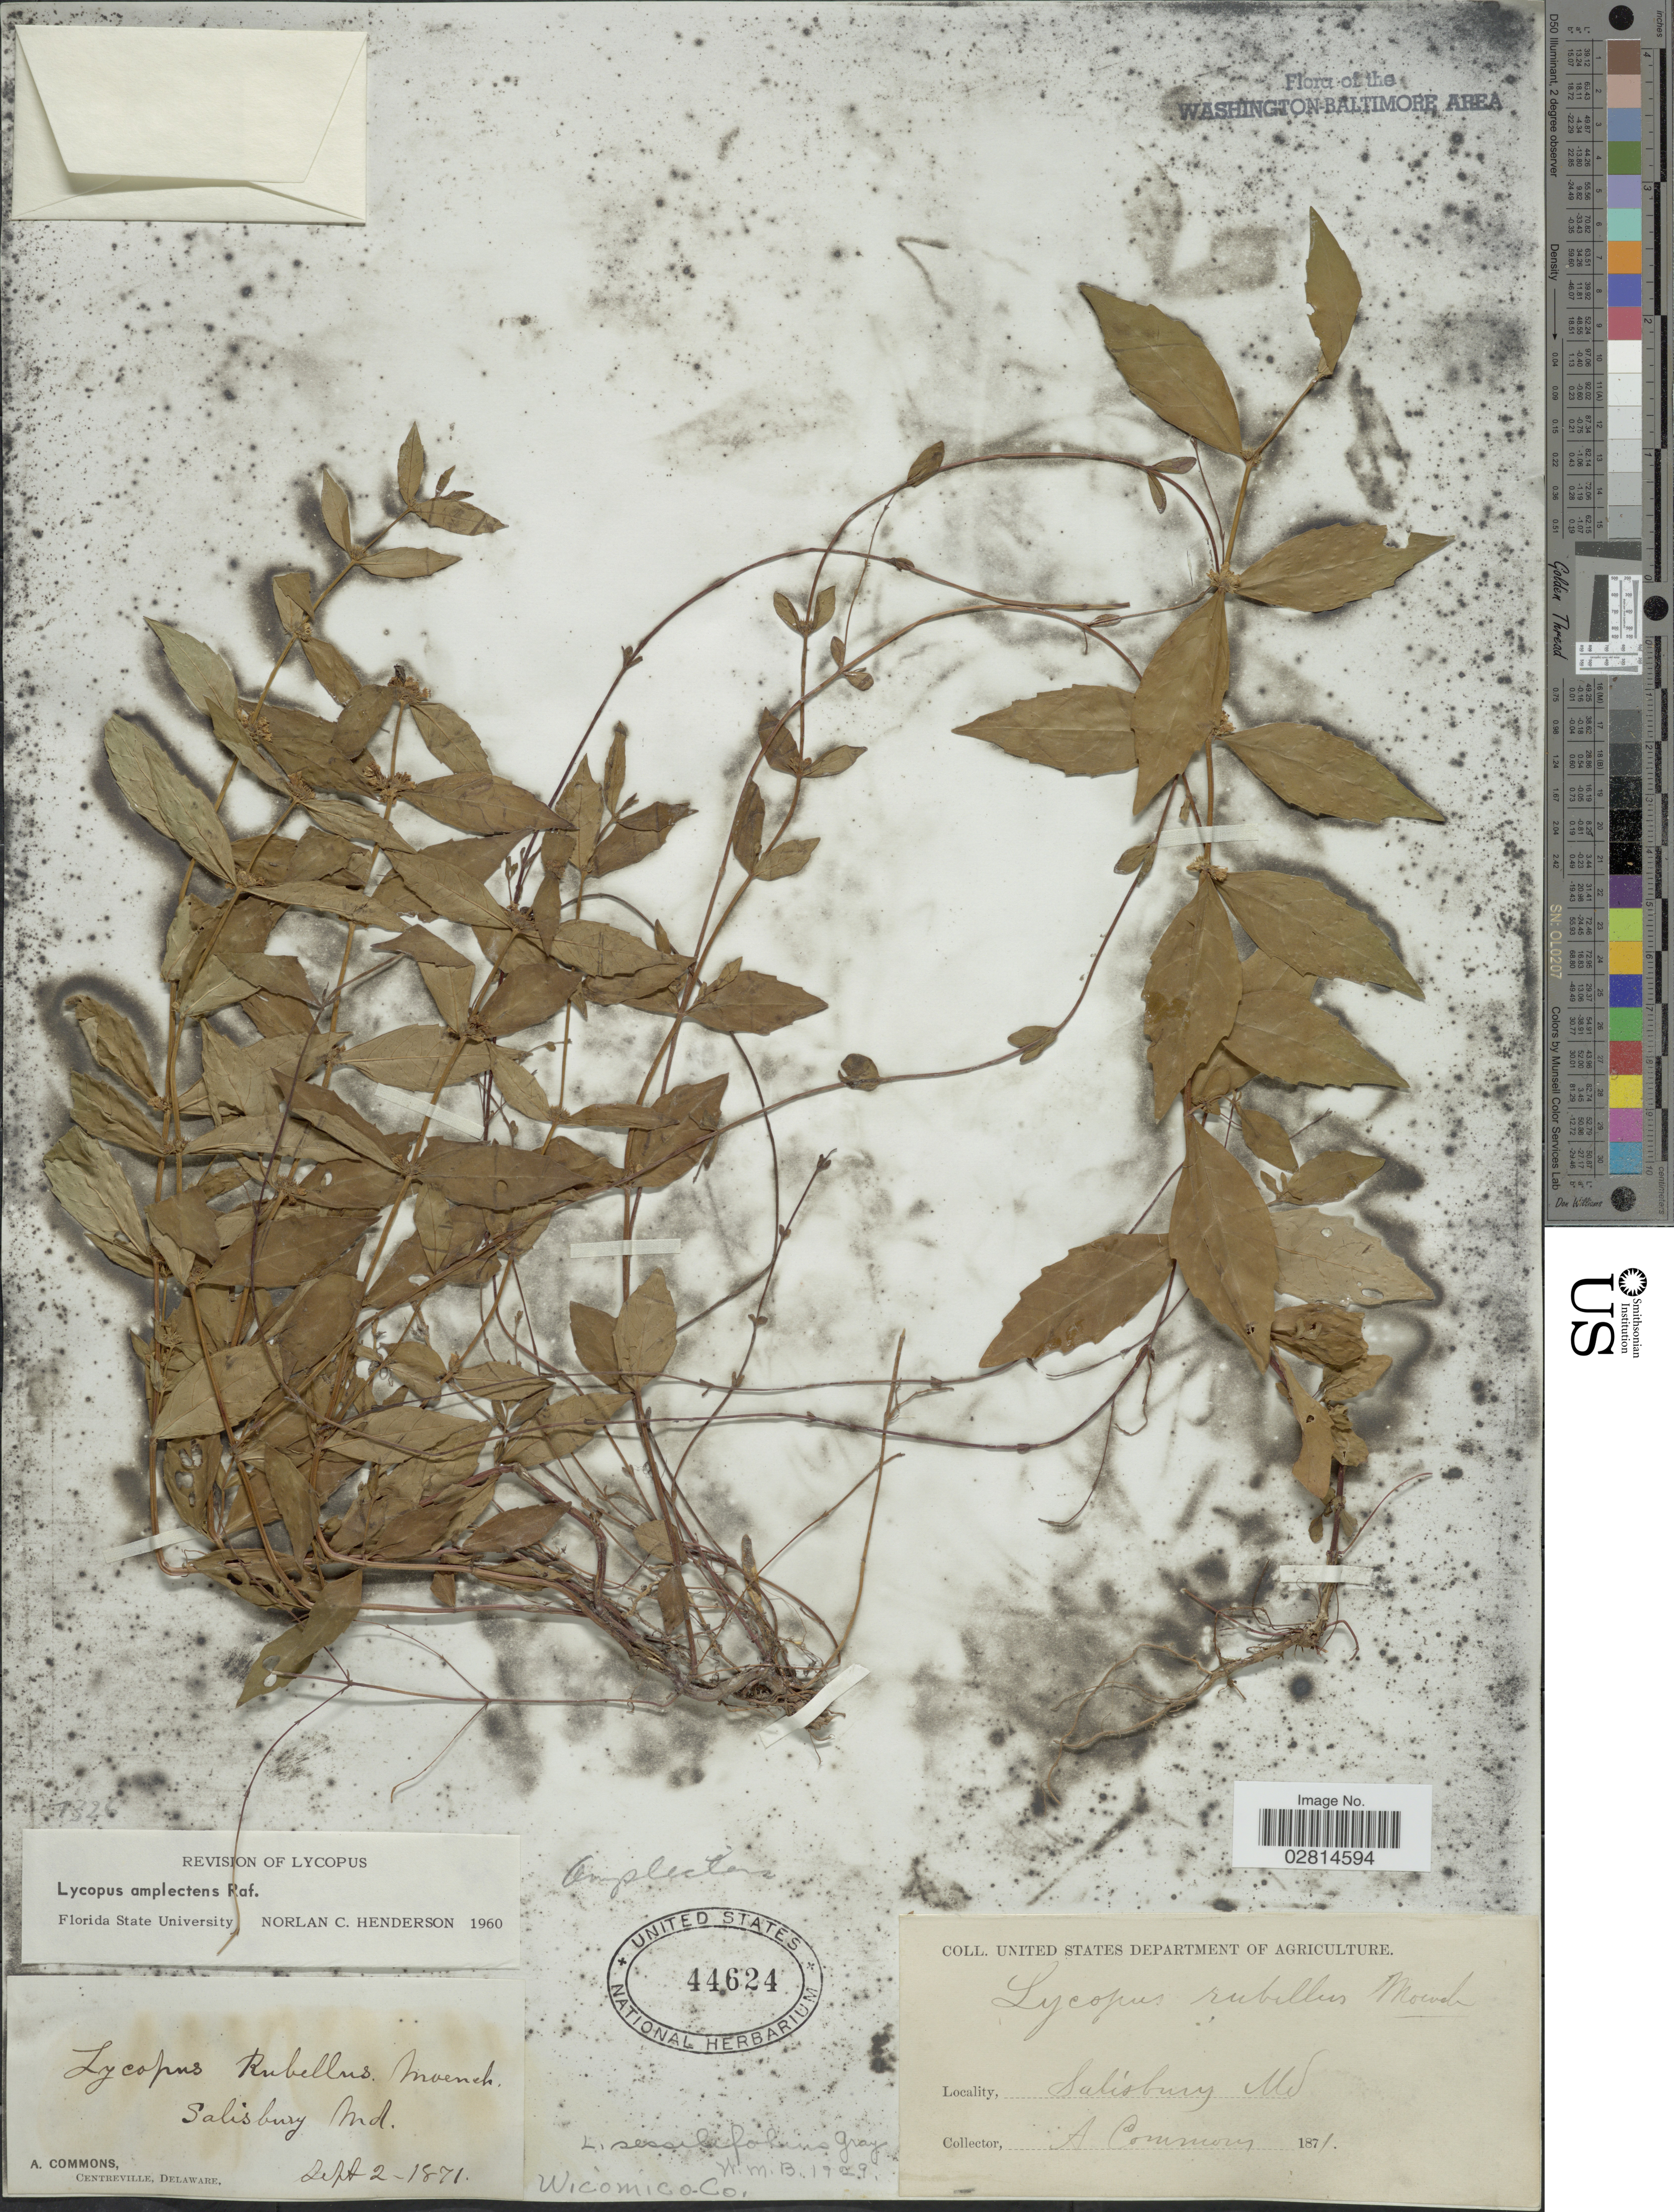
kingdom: Plantae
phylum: Tracheophyta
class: Magnoliopsida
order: Lamiales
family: Lamiaceae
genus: Lycopus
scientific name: Lycopus amplectens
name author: Raf.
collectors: A. Commons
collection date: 1871-09-02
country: United States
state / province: Maryland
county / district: Wicomico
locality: Salisbury. Wicomico Co.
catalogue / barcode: US 44624